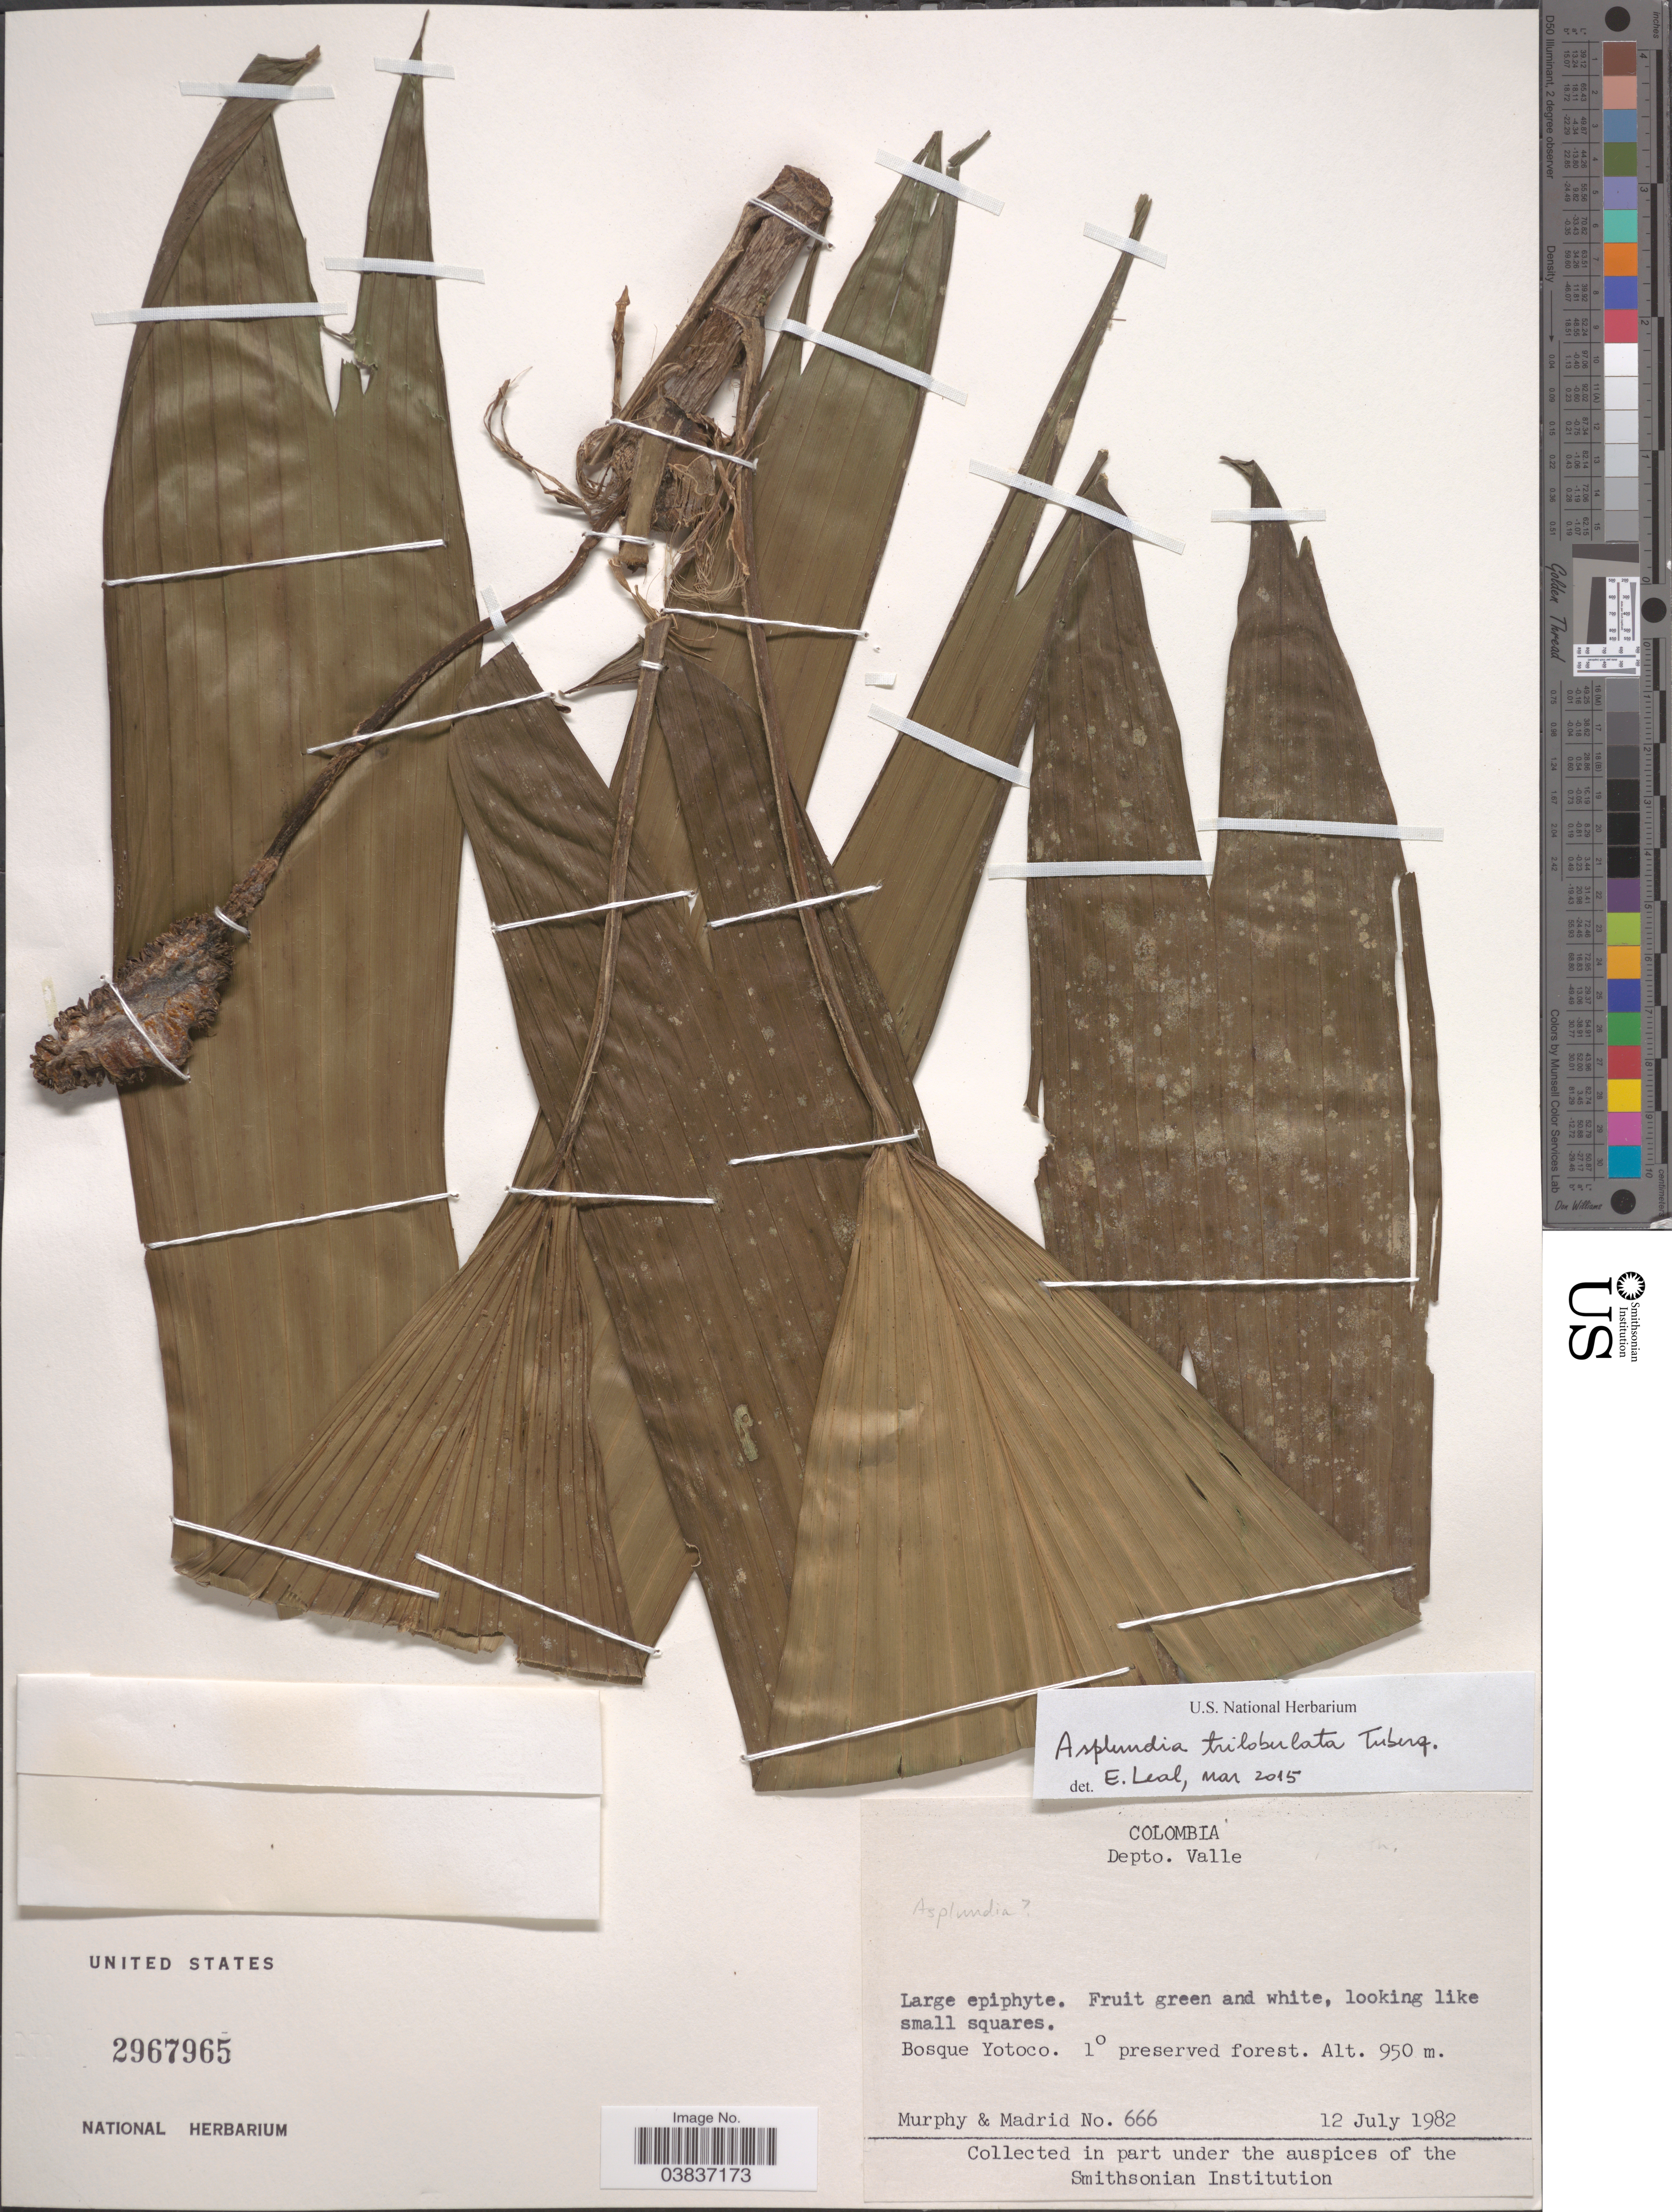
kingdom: Plantae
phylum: Tracheophyta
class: Liliopsida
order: Pandanales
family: Cyclanthaceae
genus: Asplundia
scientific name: Asplundia trilobulata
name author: Tuberq.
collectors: -. Murphy & -. Madrid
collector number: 666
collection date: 1982-07-12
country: Colombia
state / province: Valle del Cauca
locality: Depto. Valle. Bosque Yotoco.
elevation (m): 950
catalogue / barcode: US 2967965